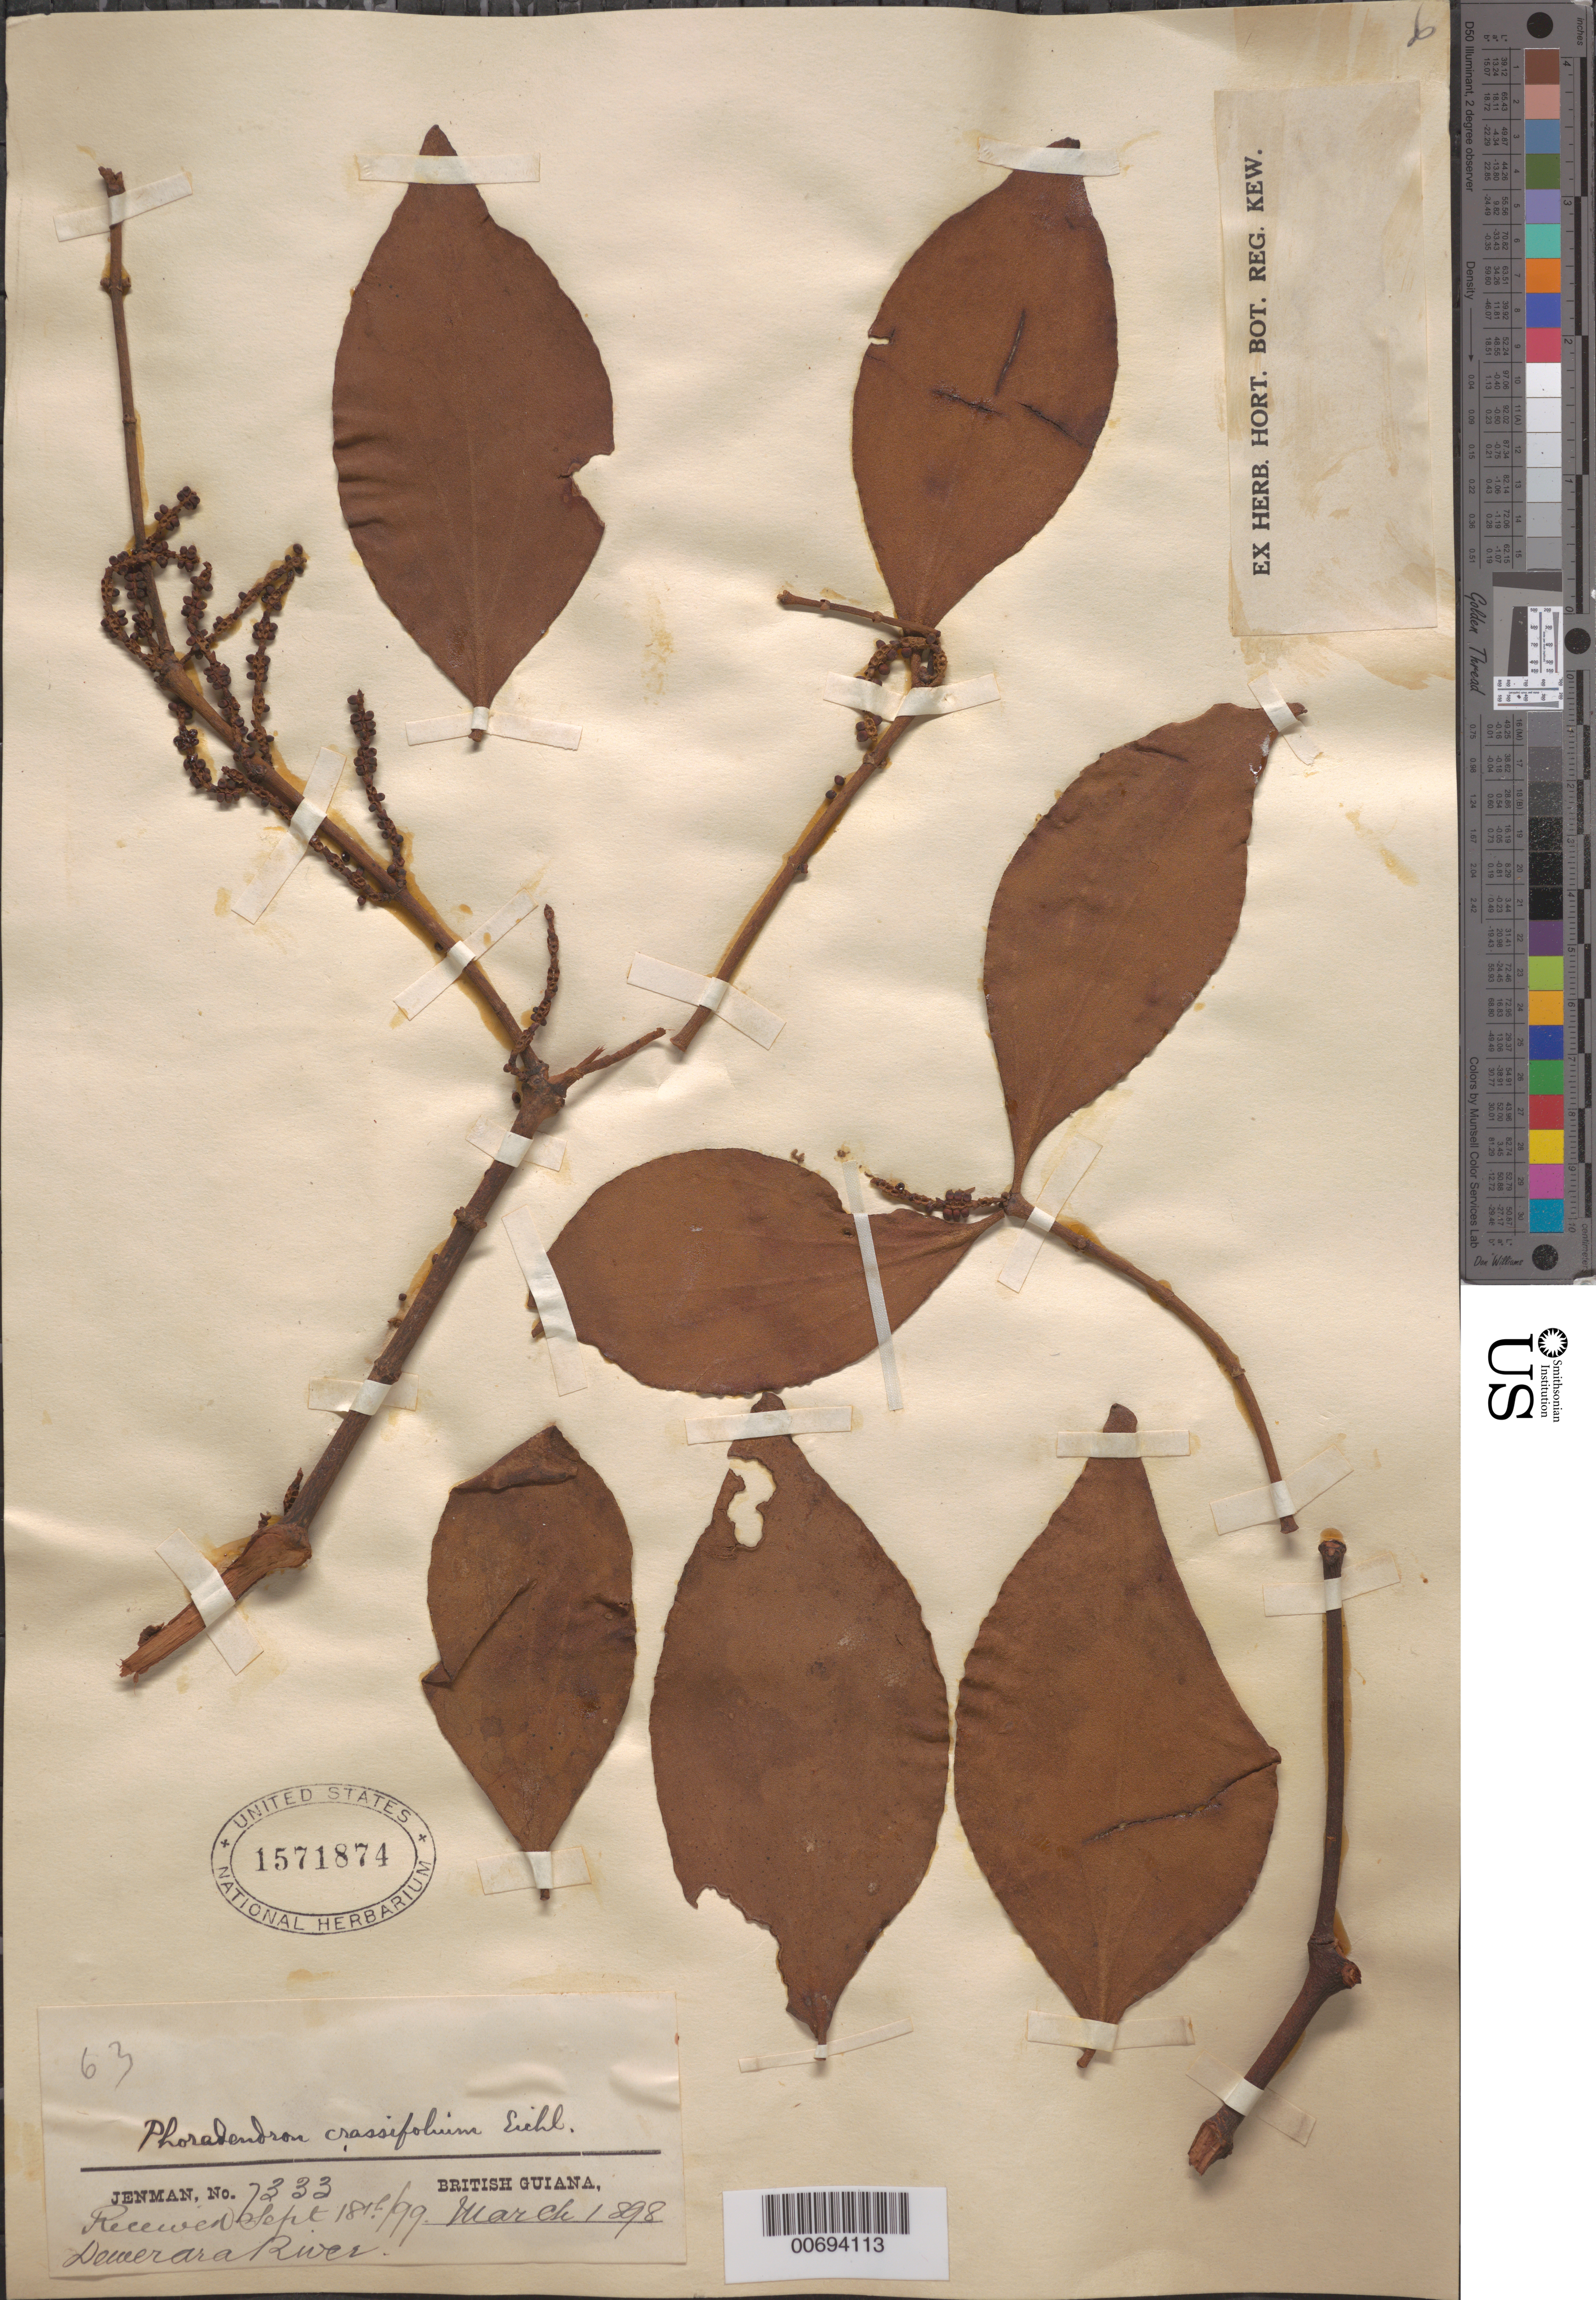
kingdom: Plantae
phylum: Tracheophyta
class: Magnoliopsida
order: Santalales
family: Viscaceae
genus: Phoradendron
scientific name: Phoradendron crassifolium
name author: (Pohl ex DC.) Eichler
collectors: G. S. Jenman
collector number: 7333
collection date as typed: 1 March 1898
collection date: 1898-03-01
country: Guyana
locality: Demerara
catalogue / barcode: US 1571874